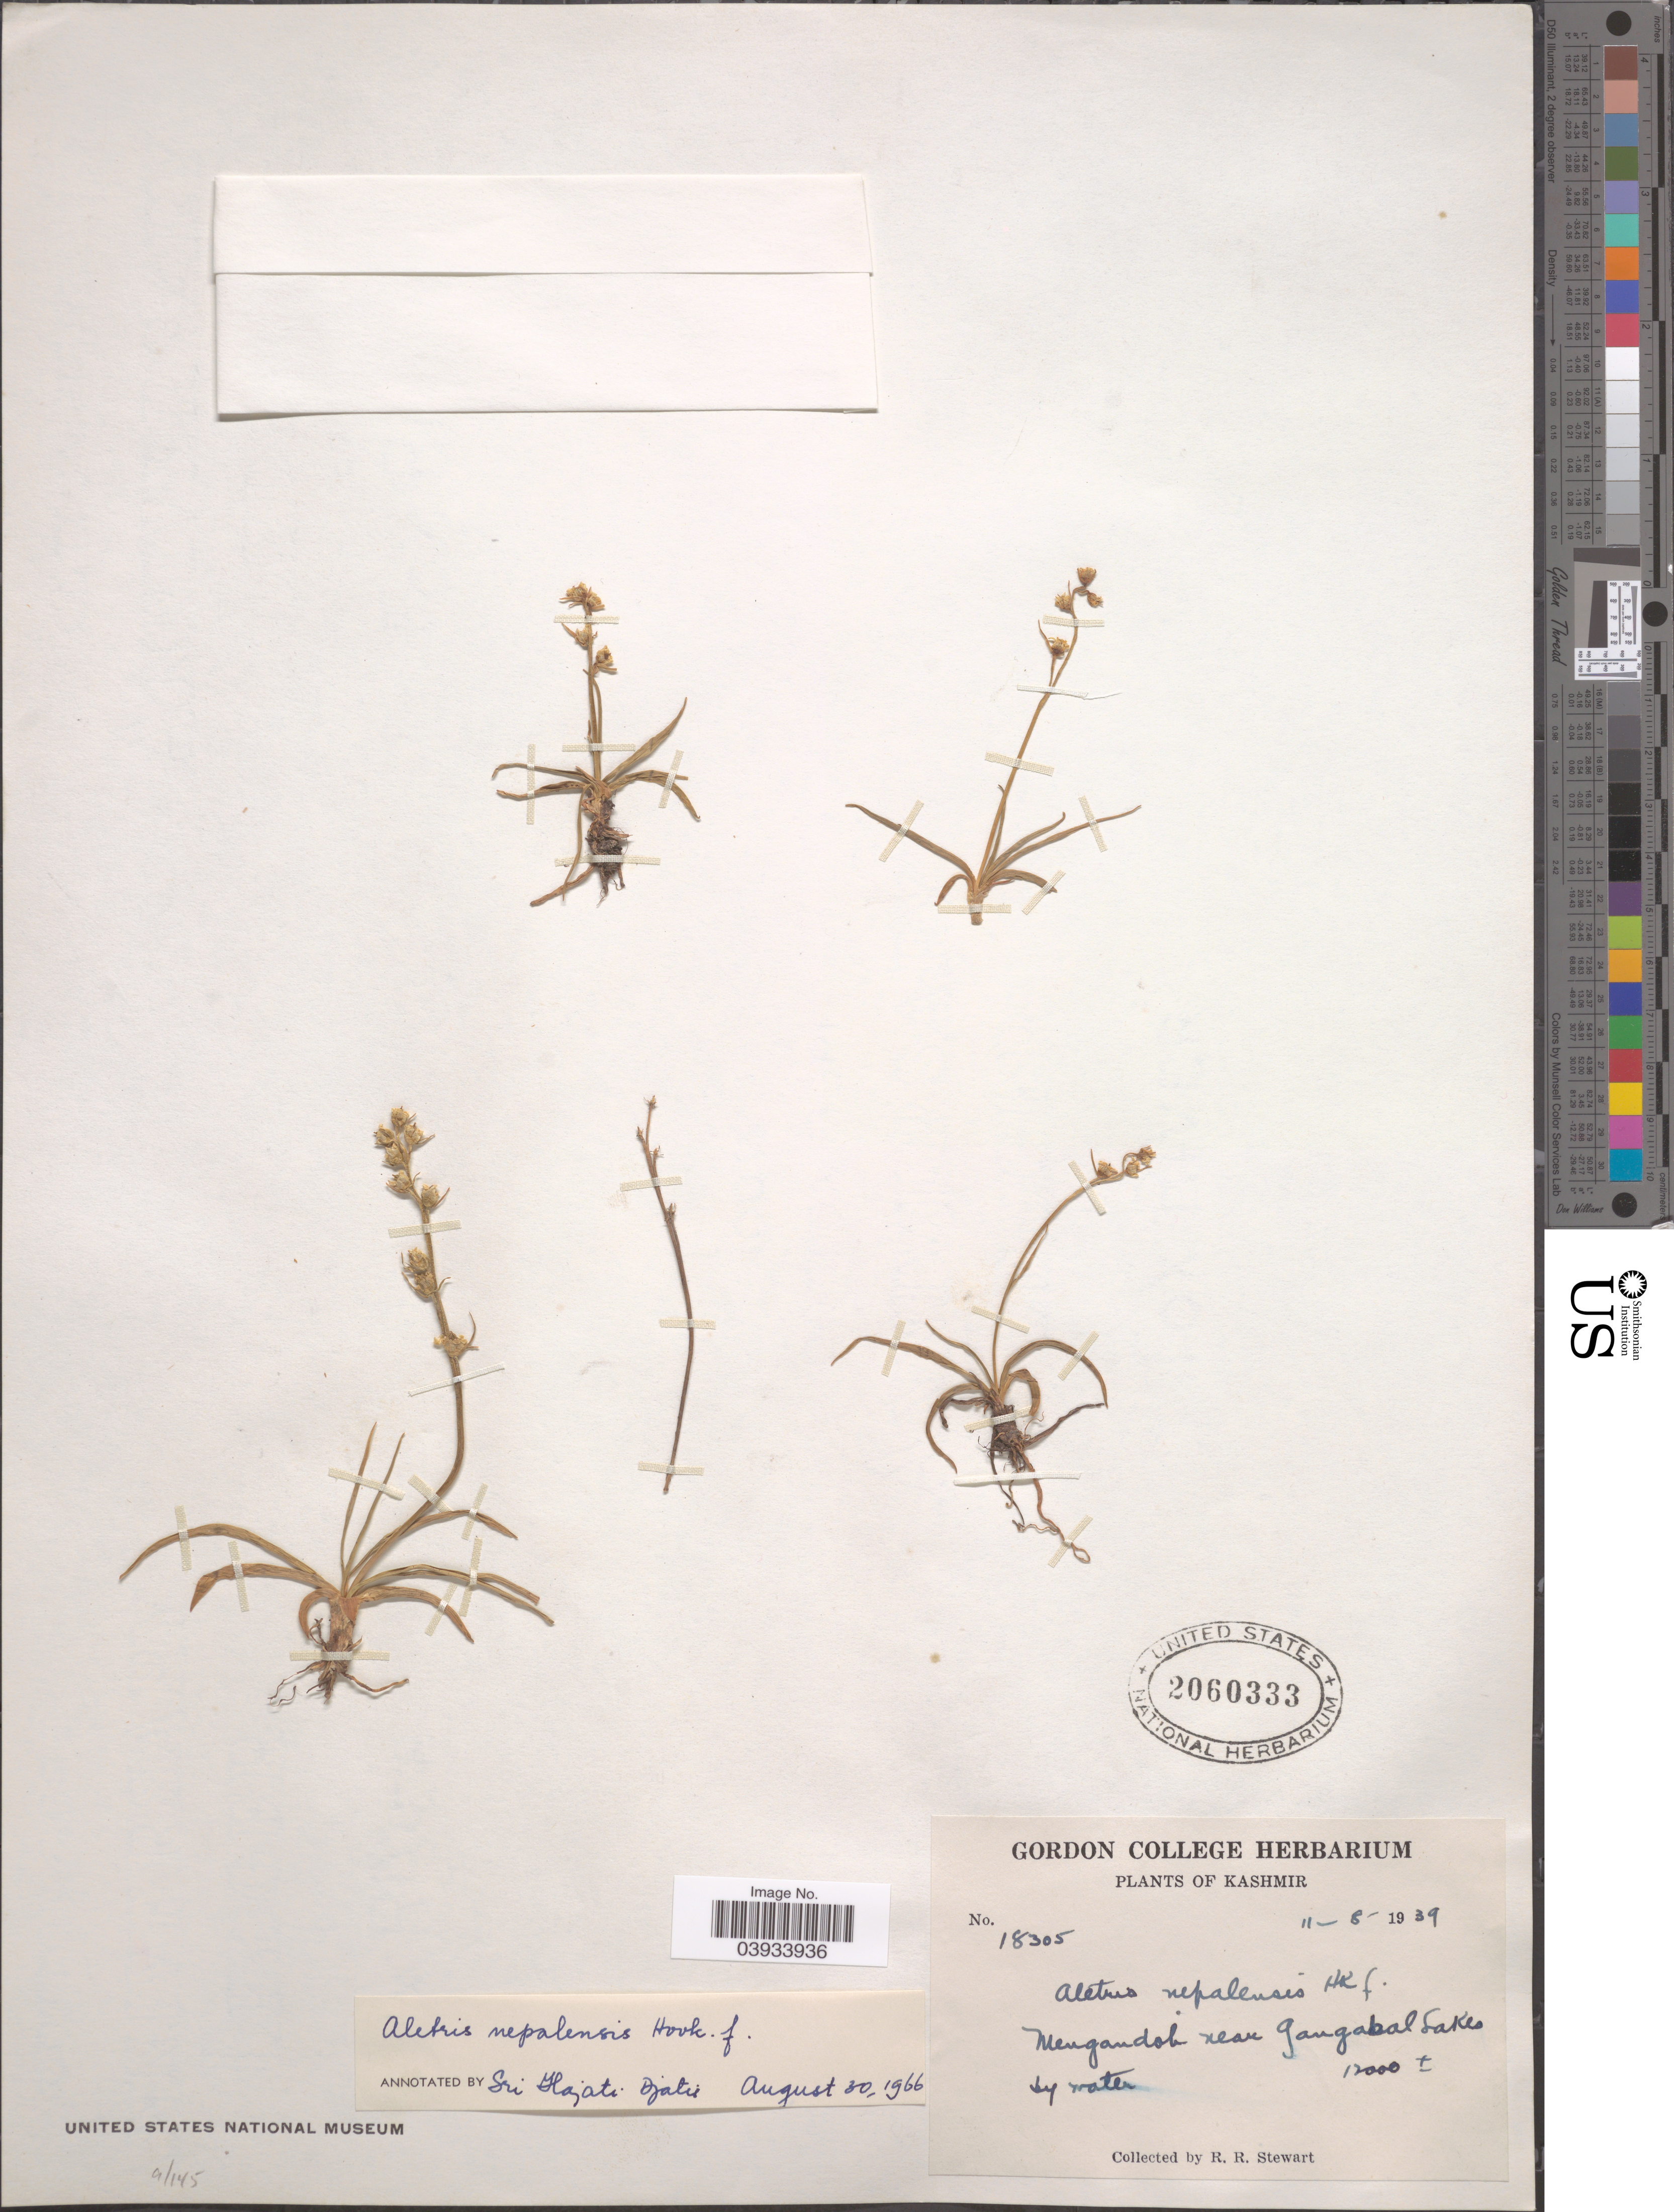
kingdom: Plantae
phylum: Tracheophyta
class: Liliopsida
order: Dioscoreales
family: Nartheciaceae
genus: Aletris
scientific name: Aletris nepalensis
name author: Hook. f.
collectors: R. Stewart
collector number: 18305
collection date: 1939-08-11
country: India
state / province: Jammu and Kashmir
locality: Kashmir. Mengandob near Gangabal Lakes.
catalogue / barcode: US 2060333